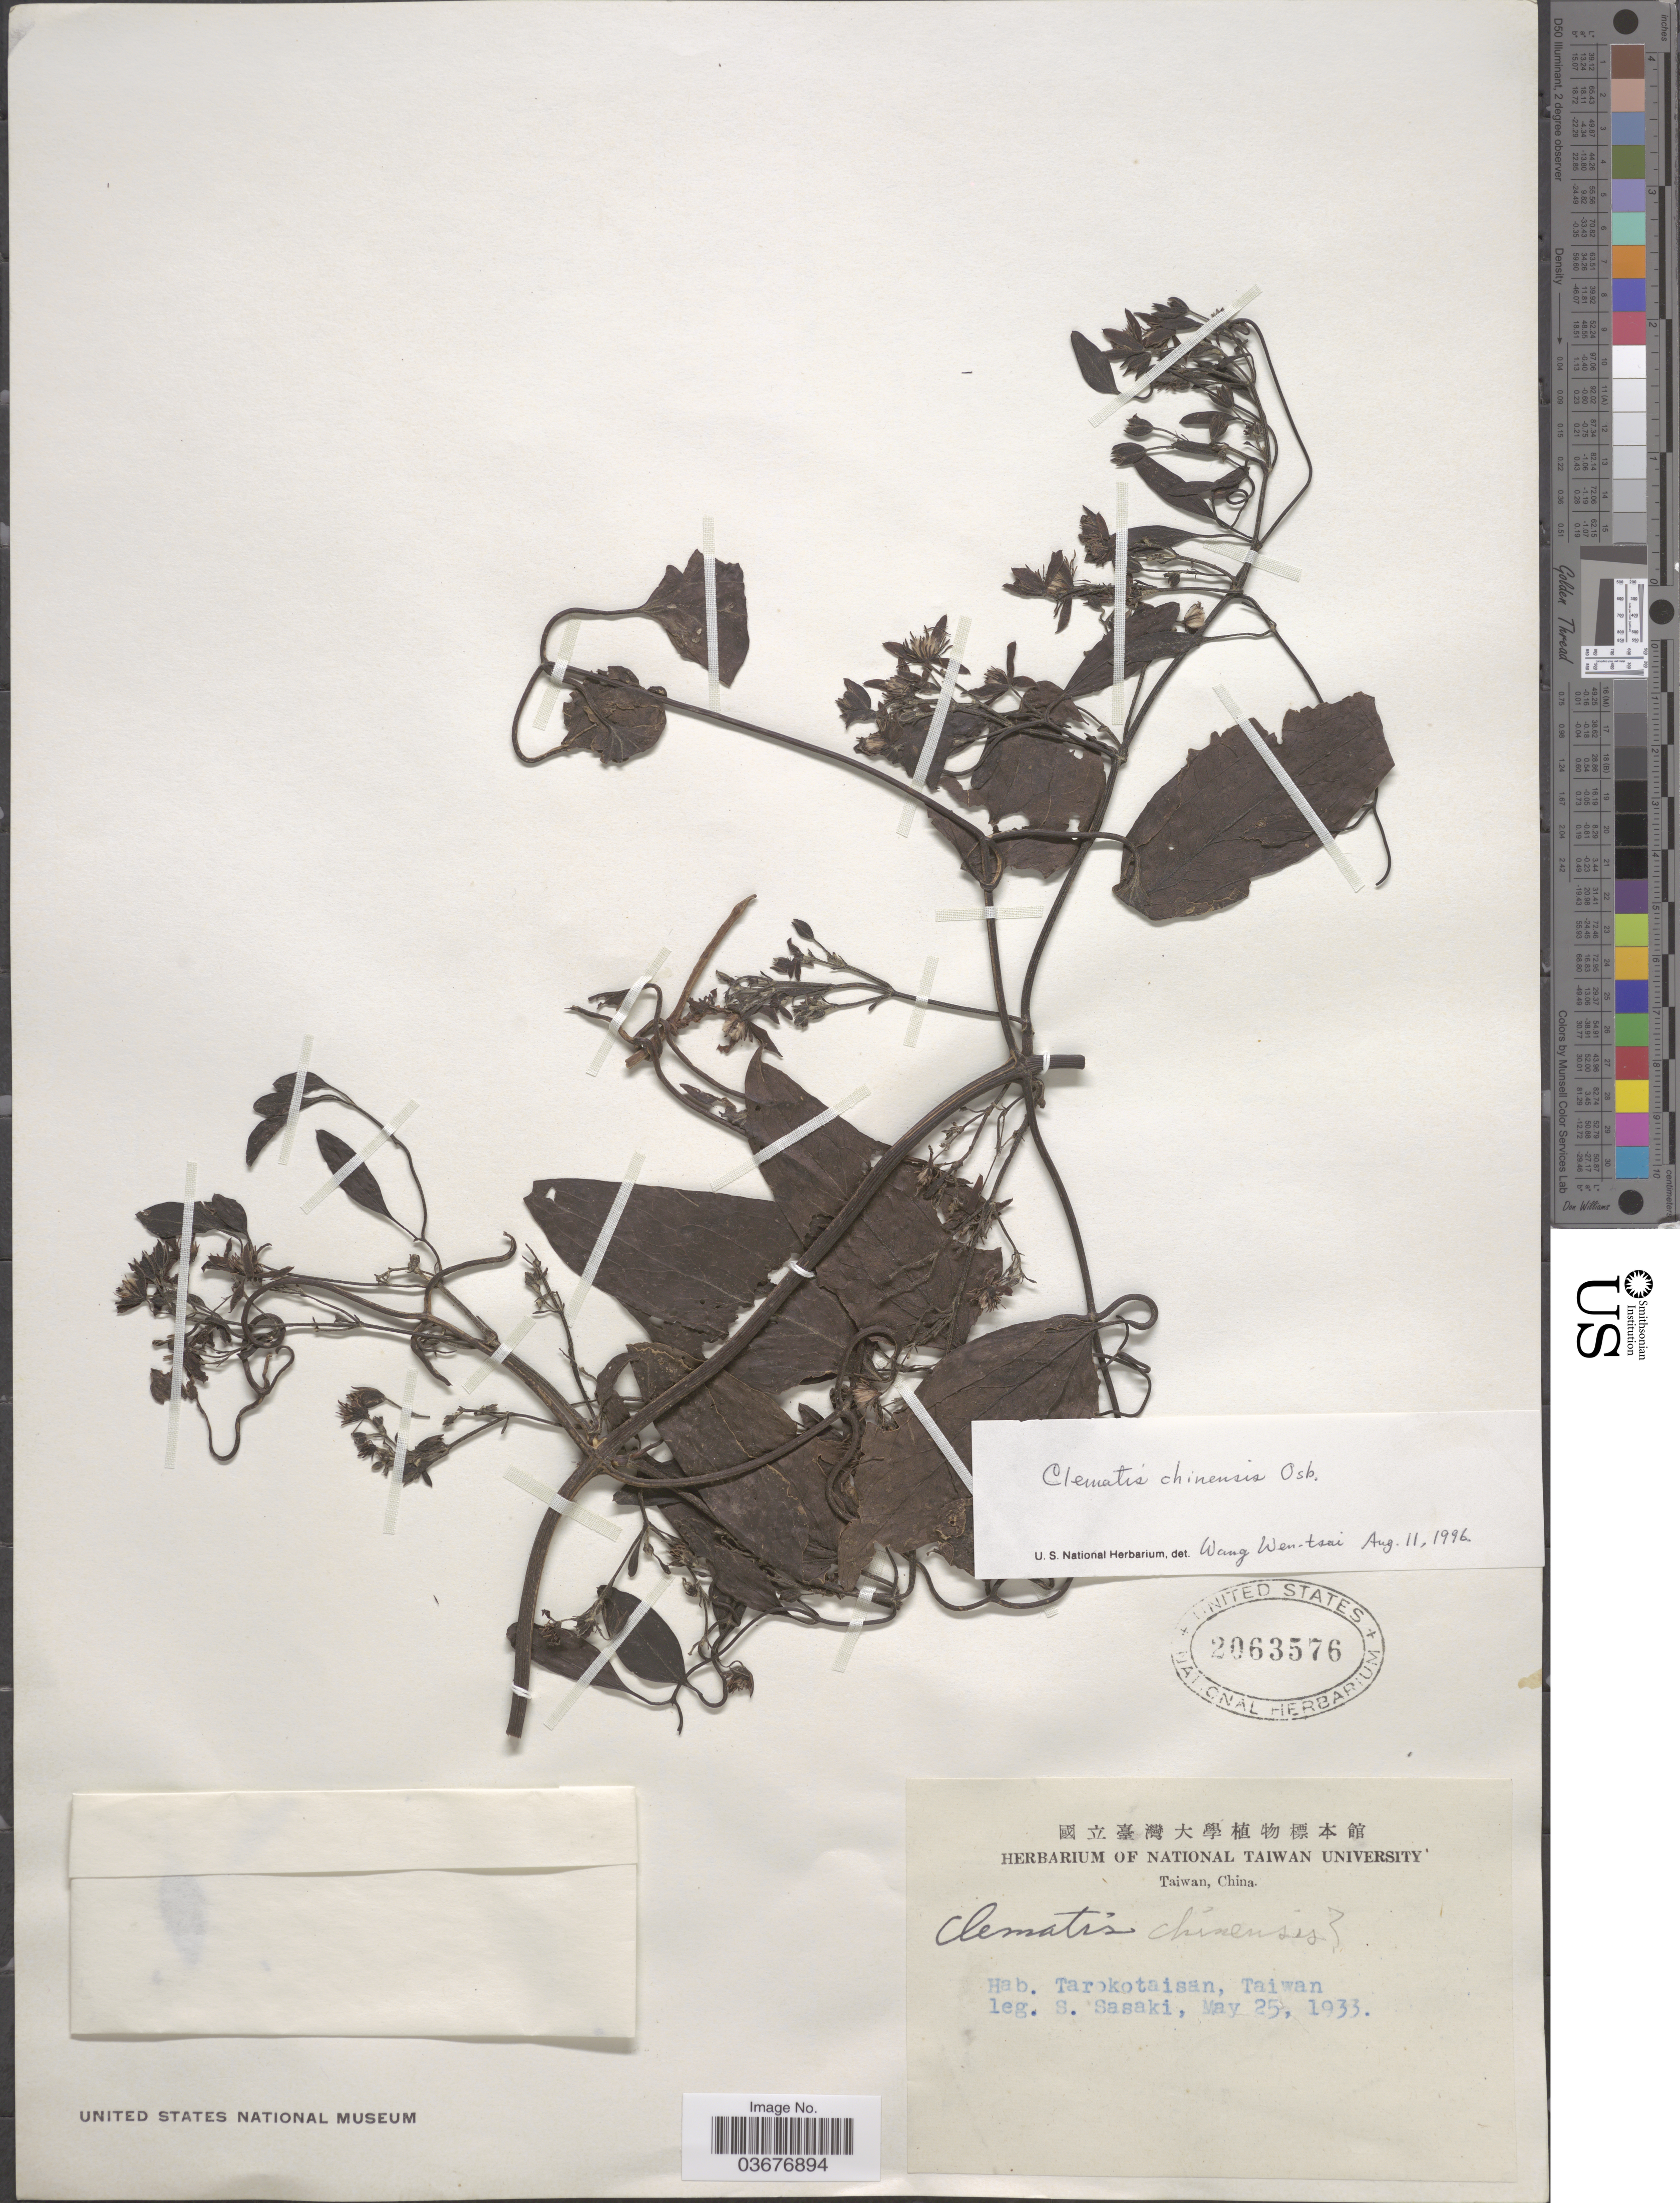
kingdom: Plantae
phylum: Tracheophyta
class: Magnoliopsida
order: Ranunculales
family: Ranunculaceae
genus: Clematis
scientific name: Clematis chinensis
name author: Retz.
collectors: S. Sasaki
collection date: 1933-05-25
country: Taiwan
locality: Tarokotaisan.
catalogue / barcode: US 2063576